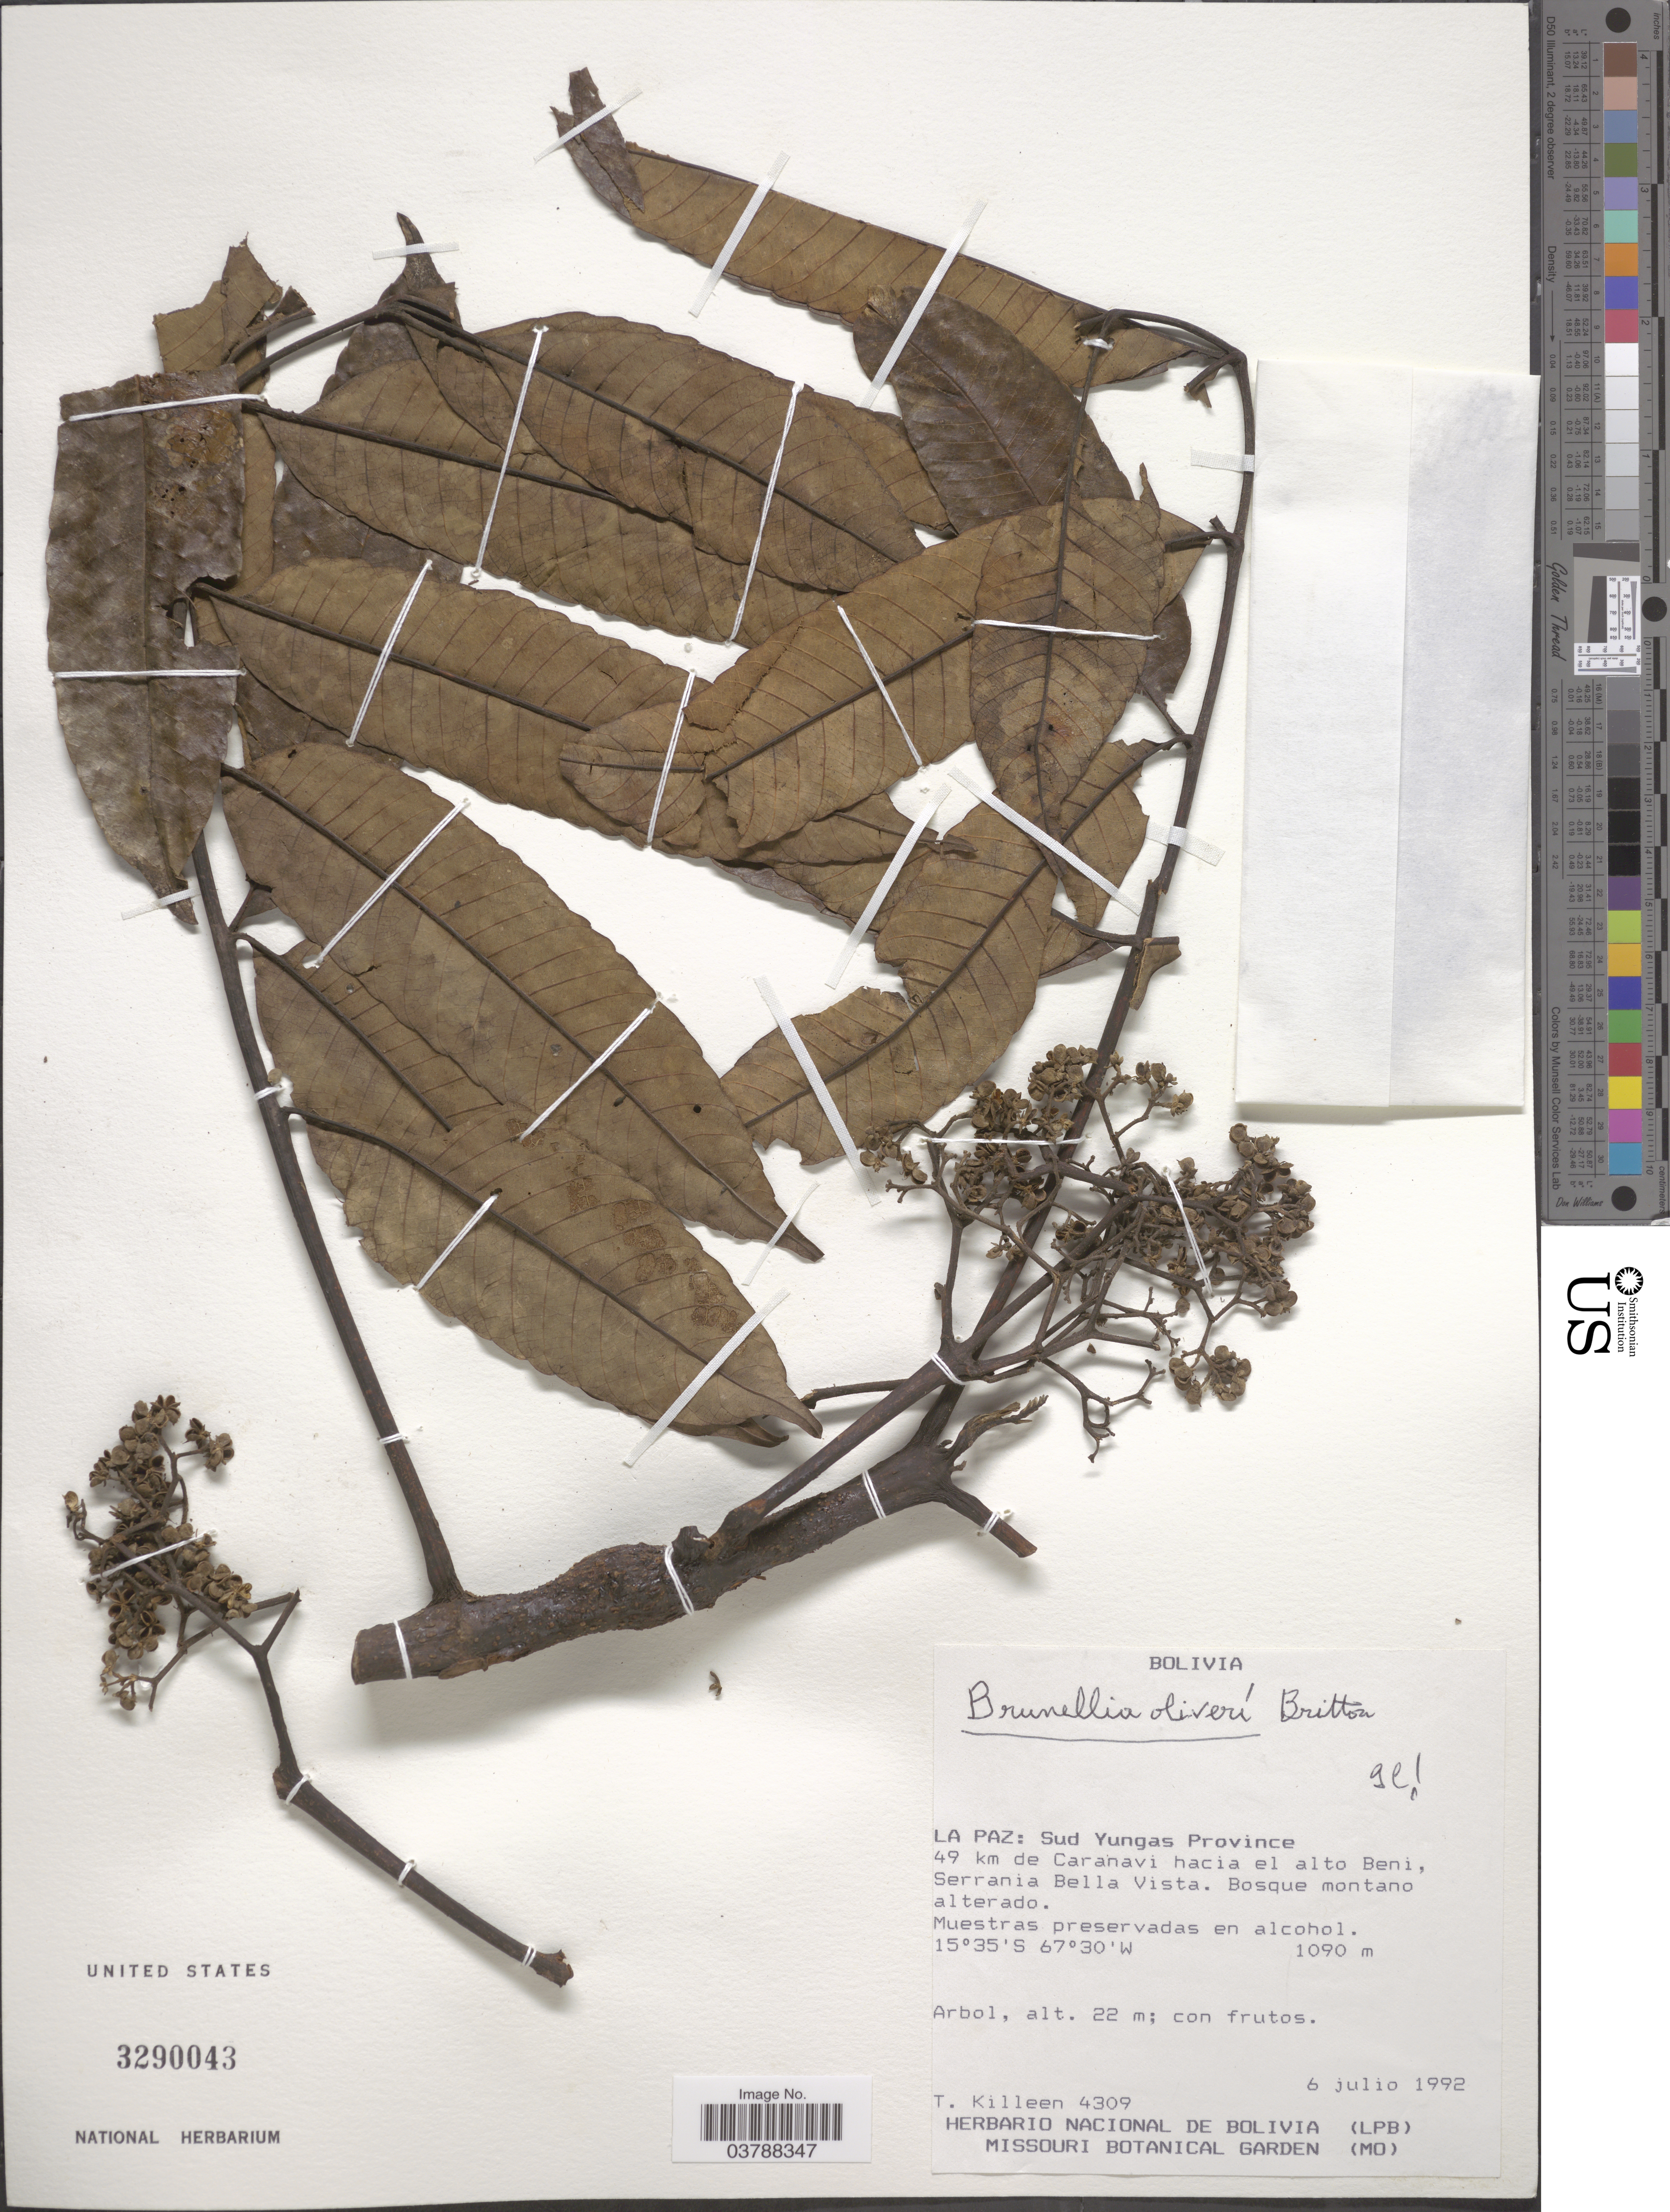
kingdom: Plantae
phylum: Tracheophyta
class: Magnoliopsida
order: Oxalidales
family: Brunelliaceae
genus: Brunellia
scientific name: Brunellia oliveri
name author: Britton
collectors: T. J. Killeen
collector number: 4309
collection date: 1992-07-06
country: Bolivia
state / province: La Paz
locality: Sud Yungas Province. 49 km de Caranavi hacia el alto Beni, Serrania Bella Vista.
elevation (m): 1090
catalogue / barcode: US 3290043